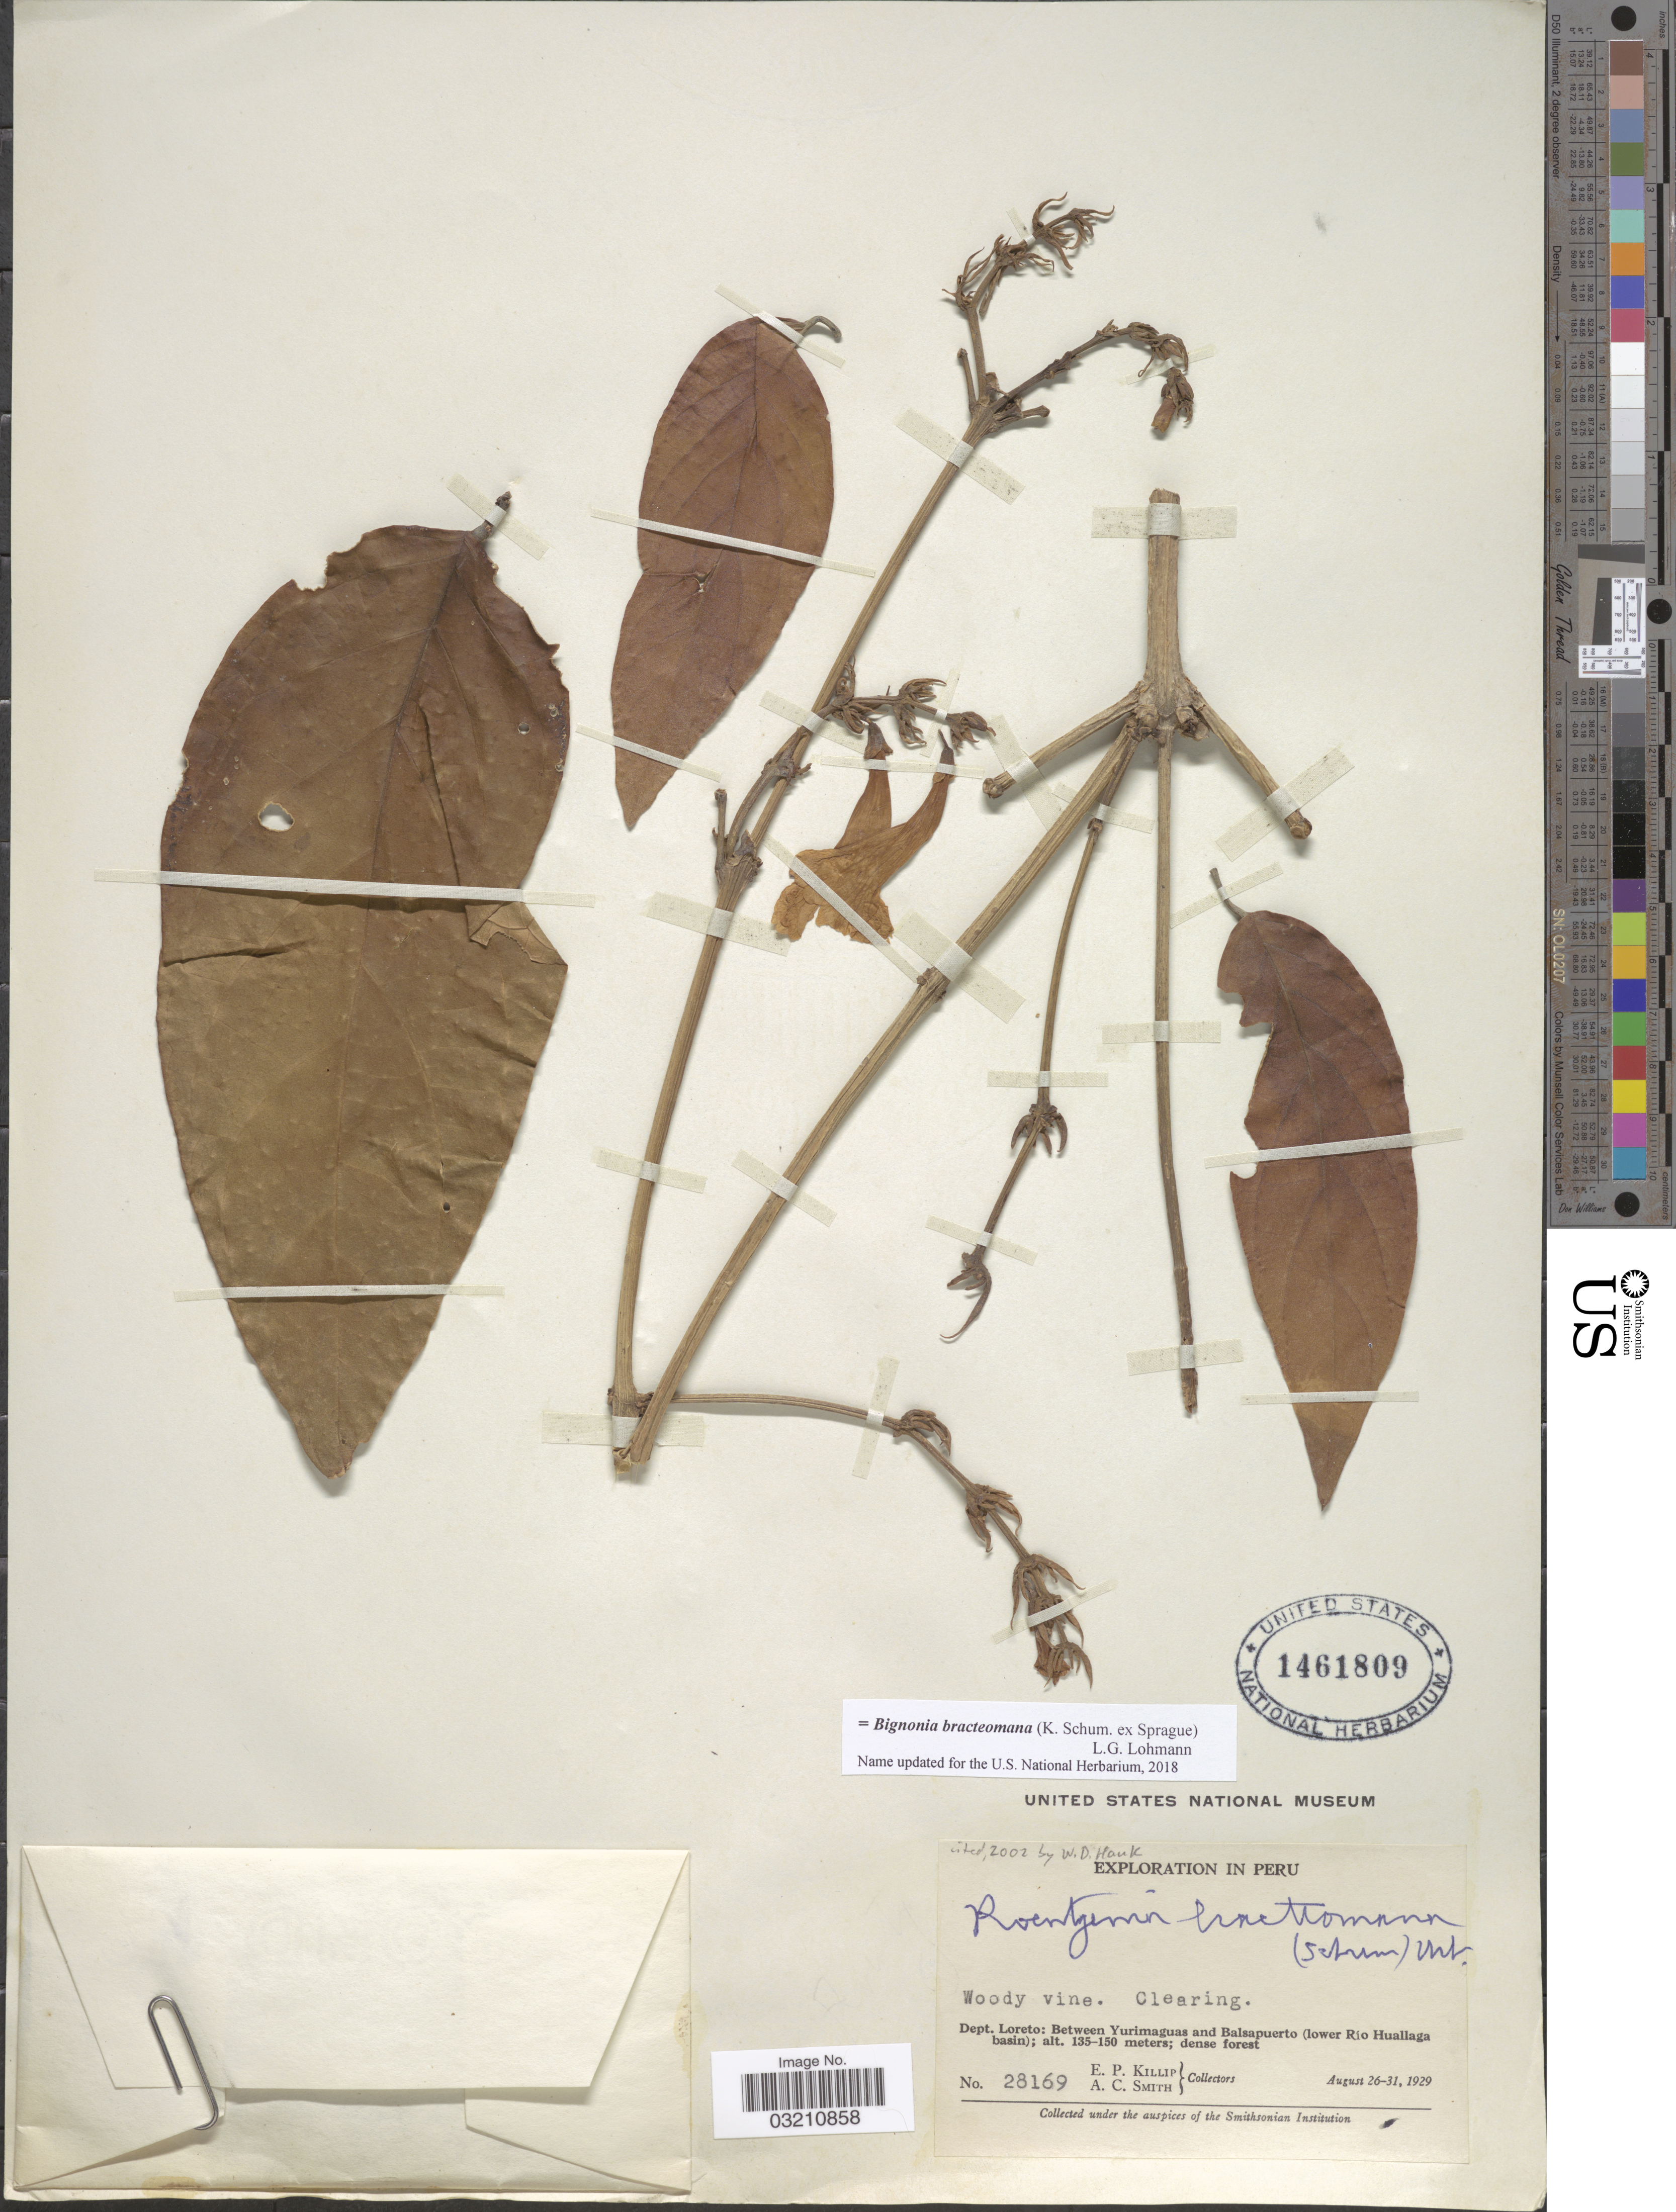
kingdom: Plantae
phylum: Tracheophyta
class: Magnoliopsida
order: Lamiales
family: Bignoniaceae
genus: Bignonia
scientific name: Bignonia bracteomana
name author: L.G. Lohmann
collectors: E. P. Killip & A. C. Smith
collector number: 28169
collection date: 1929-08-26/1929-08-31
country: Peru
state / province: Loreto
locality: Dept. Loreto: Between Yurimaguas and Balsapuerto (lower Río Huallaga basin).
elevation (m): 135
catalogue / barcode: US 1461809